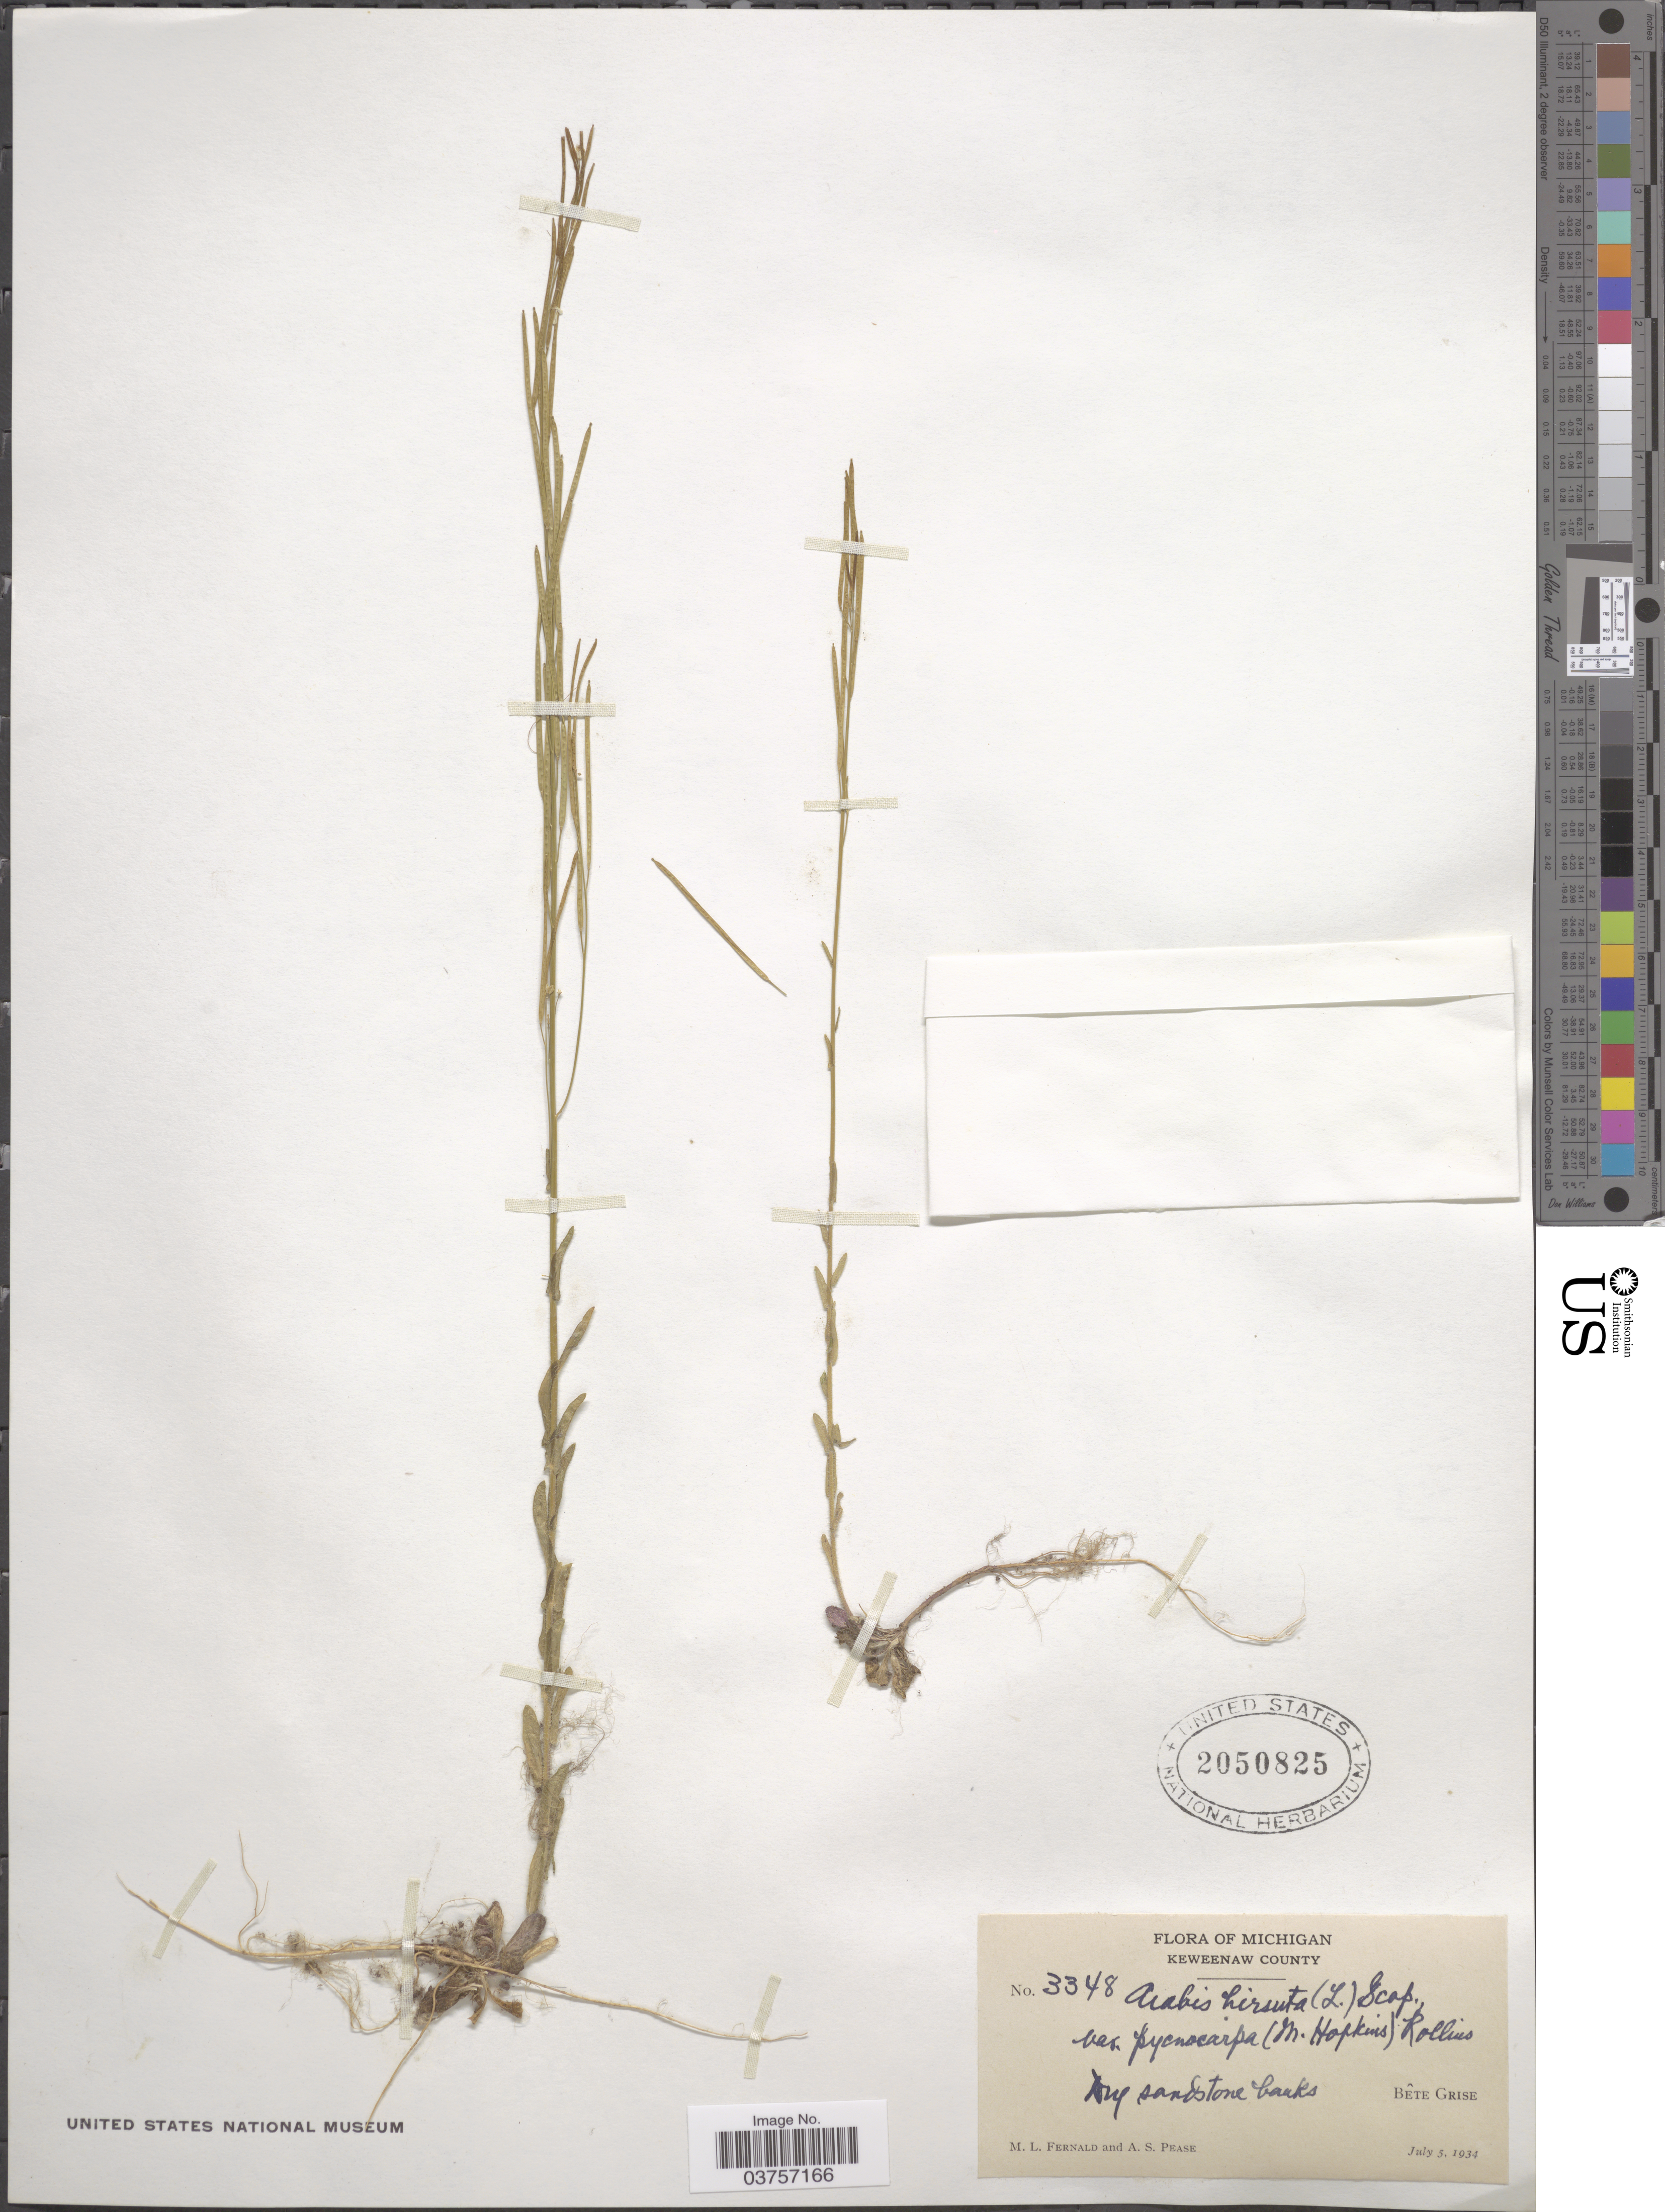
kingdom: Plantae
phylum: Tracheophyta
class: Magnoliopsida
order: Brassicales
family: Brassicaceae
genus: Arabis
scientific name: Arabis hirsuta var. pycnocarpa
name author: M. Hopkins & Rollins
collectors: M. L. Fernald & A. S. Pease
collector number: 3348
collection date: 1934-07-05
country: United States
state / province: Michigan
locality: Keweenaw County; Bête Grise.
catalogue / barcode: US 2050825